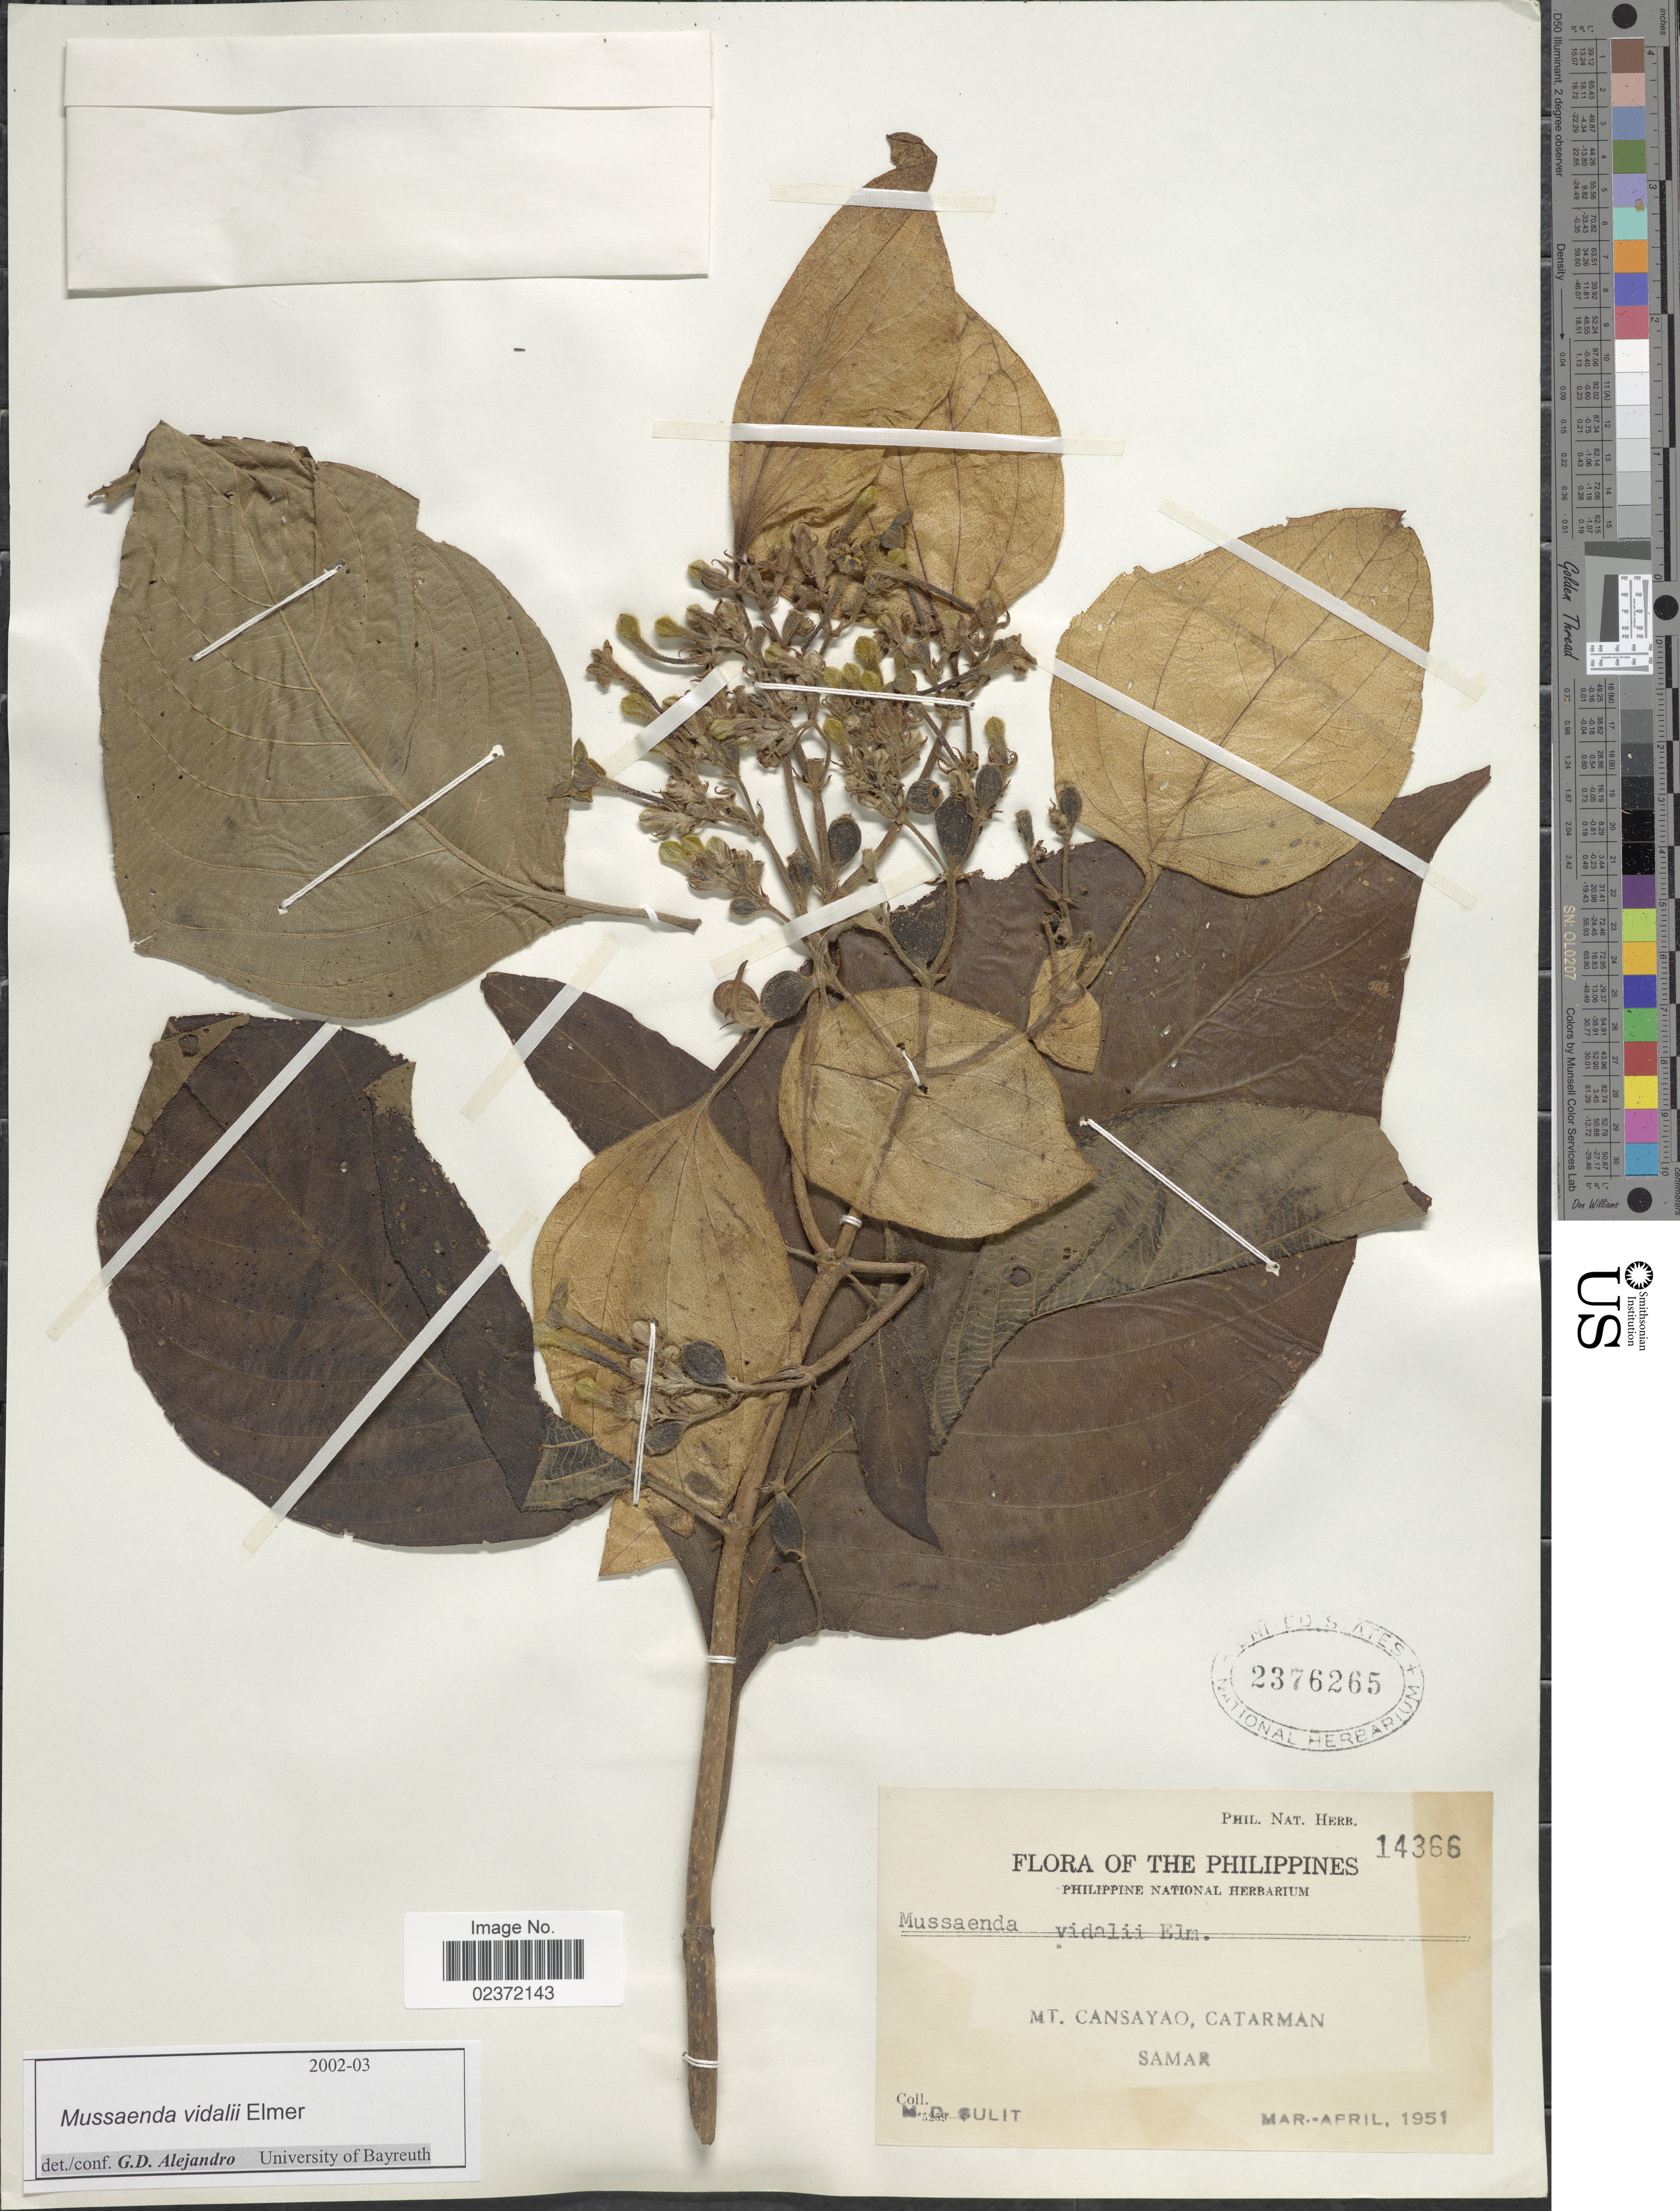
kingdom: Plantae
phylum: Tracheophyta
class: Magnoliopsida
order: Gentianales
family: Rubiaceae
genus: Mussaenda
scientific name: Mussaenda vidalii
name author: Elmer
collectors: M. Sulit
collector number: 14366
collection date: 1951-03/1951-04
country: Philippines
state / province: Eastern Visayas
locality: Mt. Cansayao, Catarman, Samar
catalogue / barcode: US 2376265